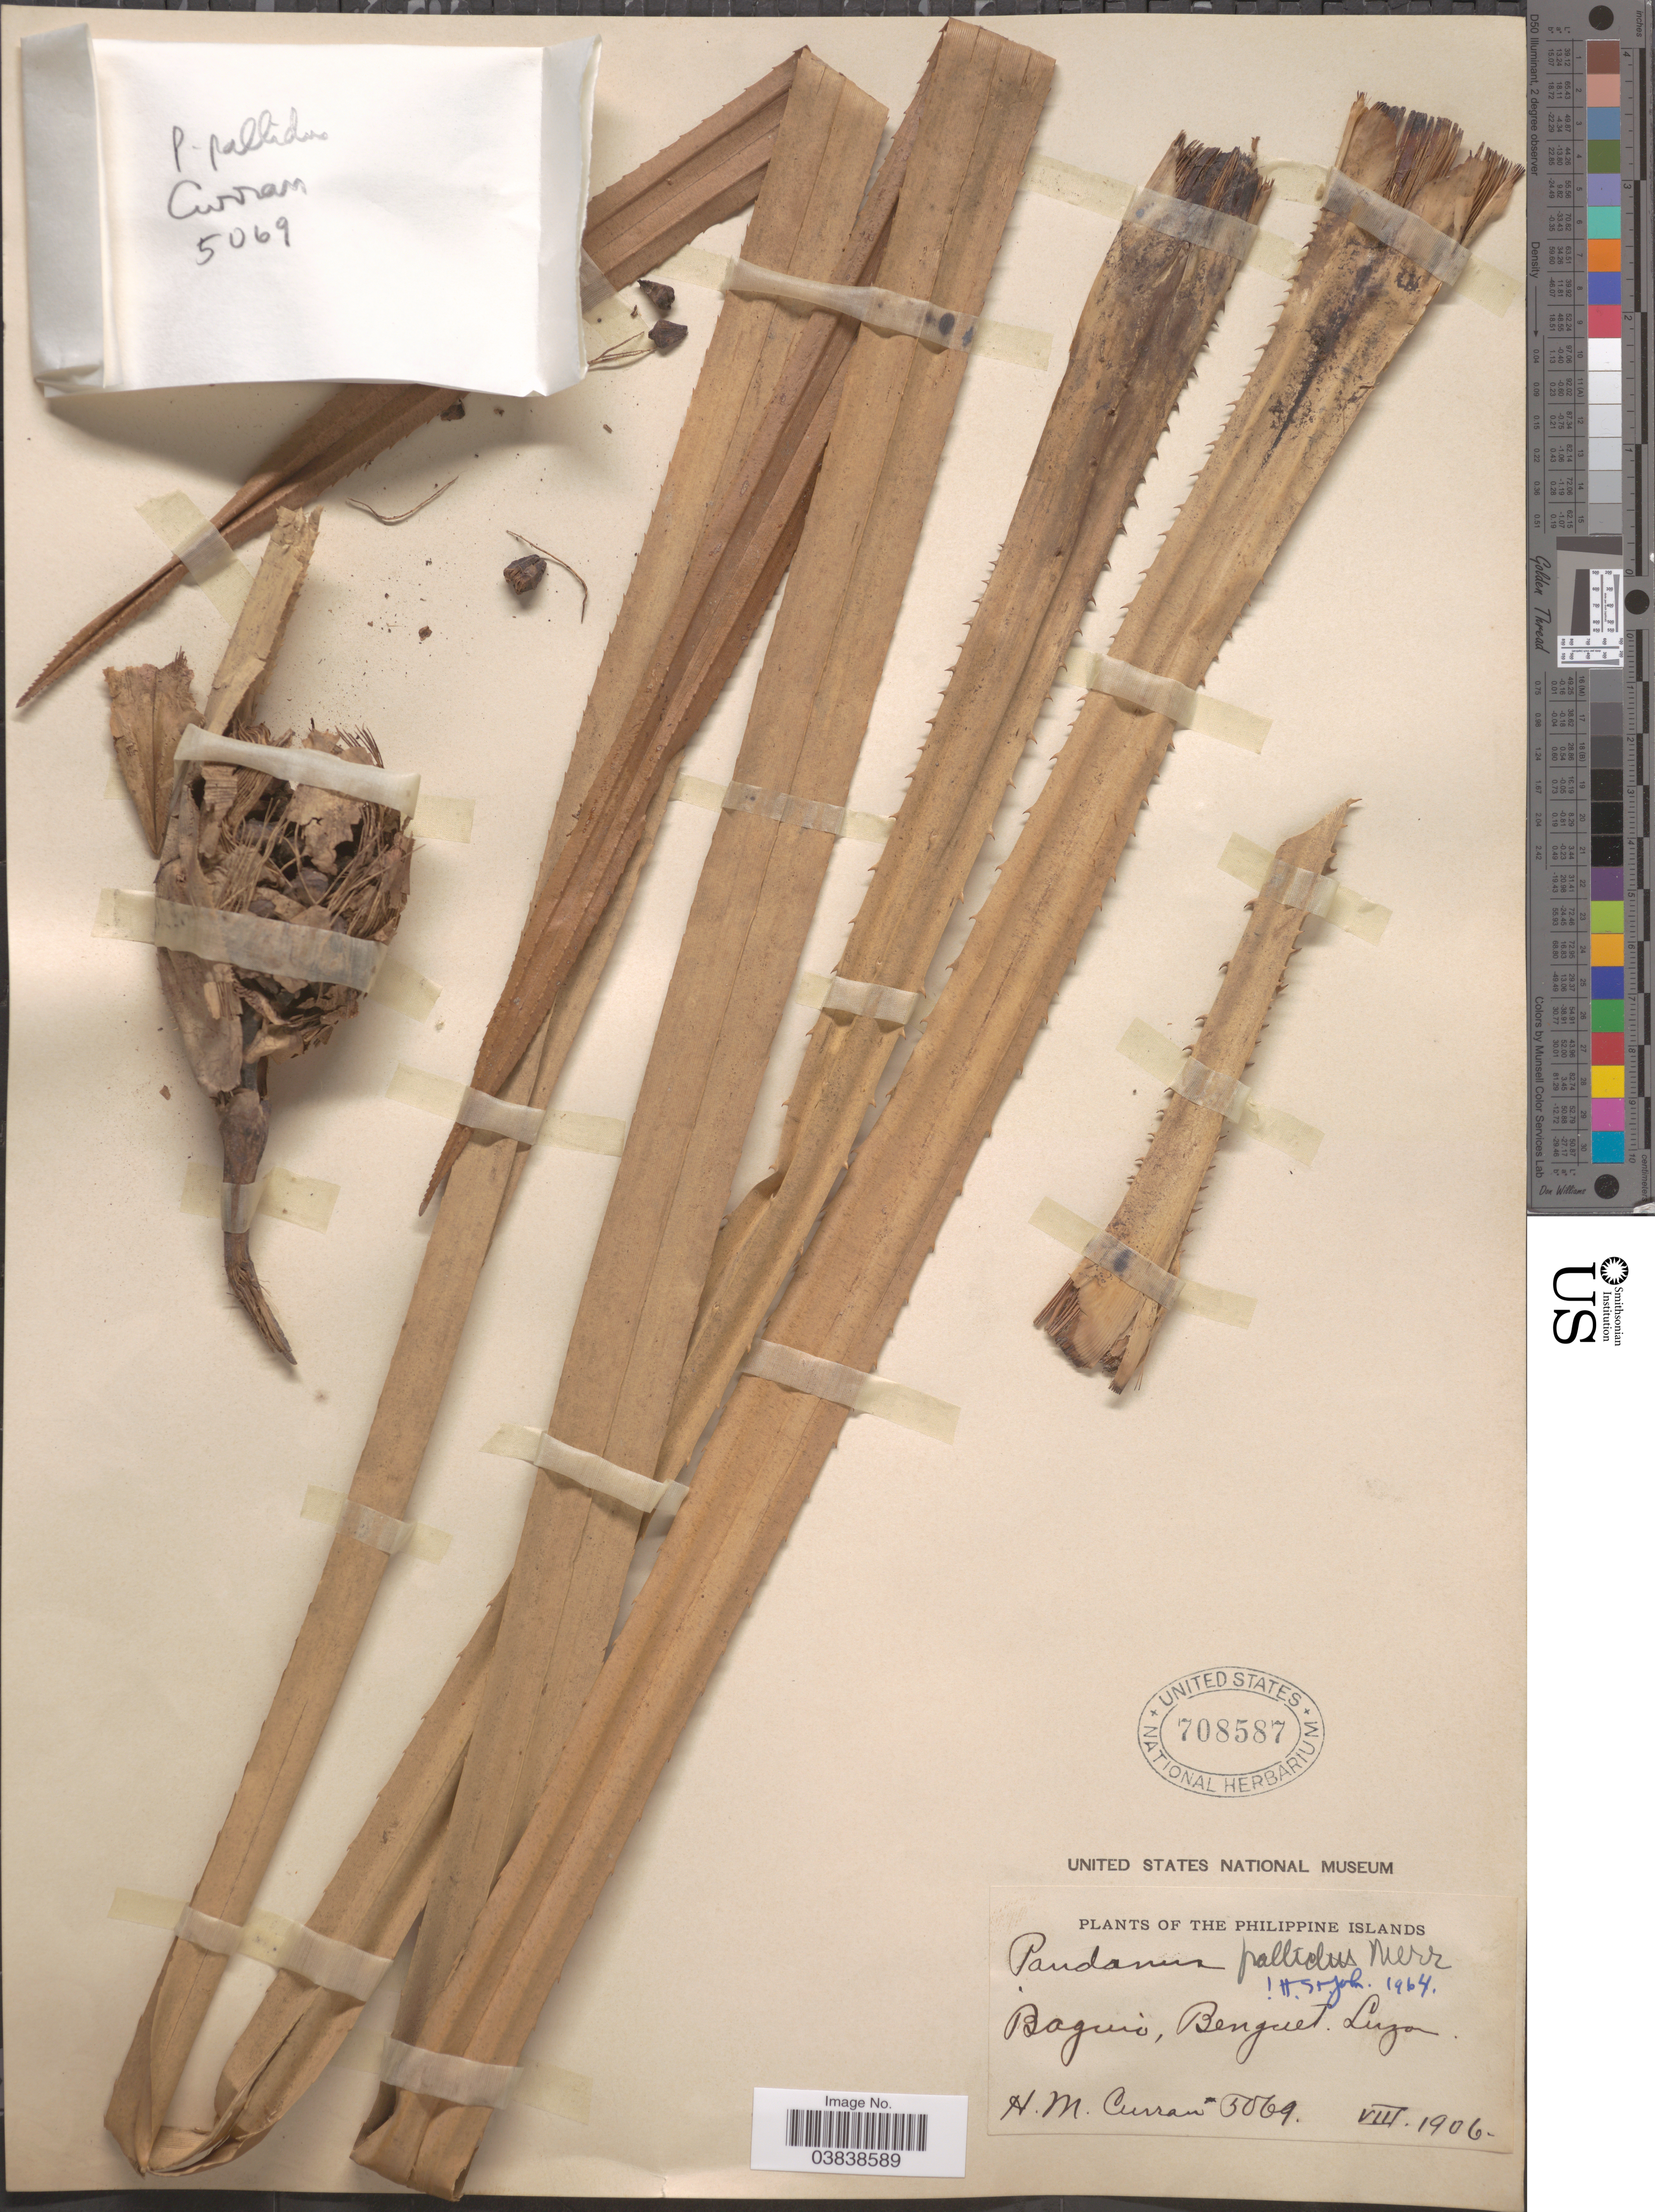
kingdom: Plantae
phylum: Tracheophyta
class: Liliopsida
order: Pandanales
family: Pandanaceae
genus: Pandanus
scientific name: Pandanus pallidus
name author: Merr.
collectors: H. M. Curran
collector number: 5069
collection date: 1906-08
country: Philippines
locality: Baguio, Benguet. Luzon.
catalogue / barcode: US 708587